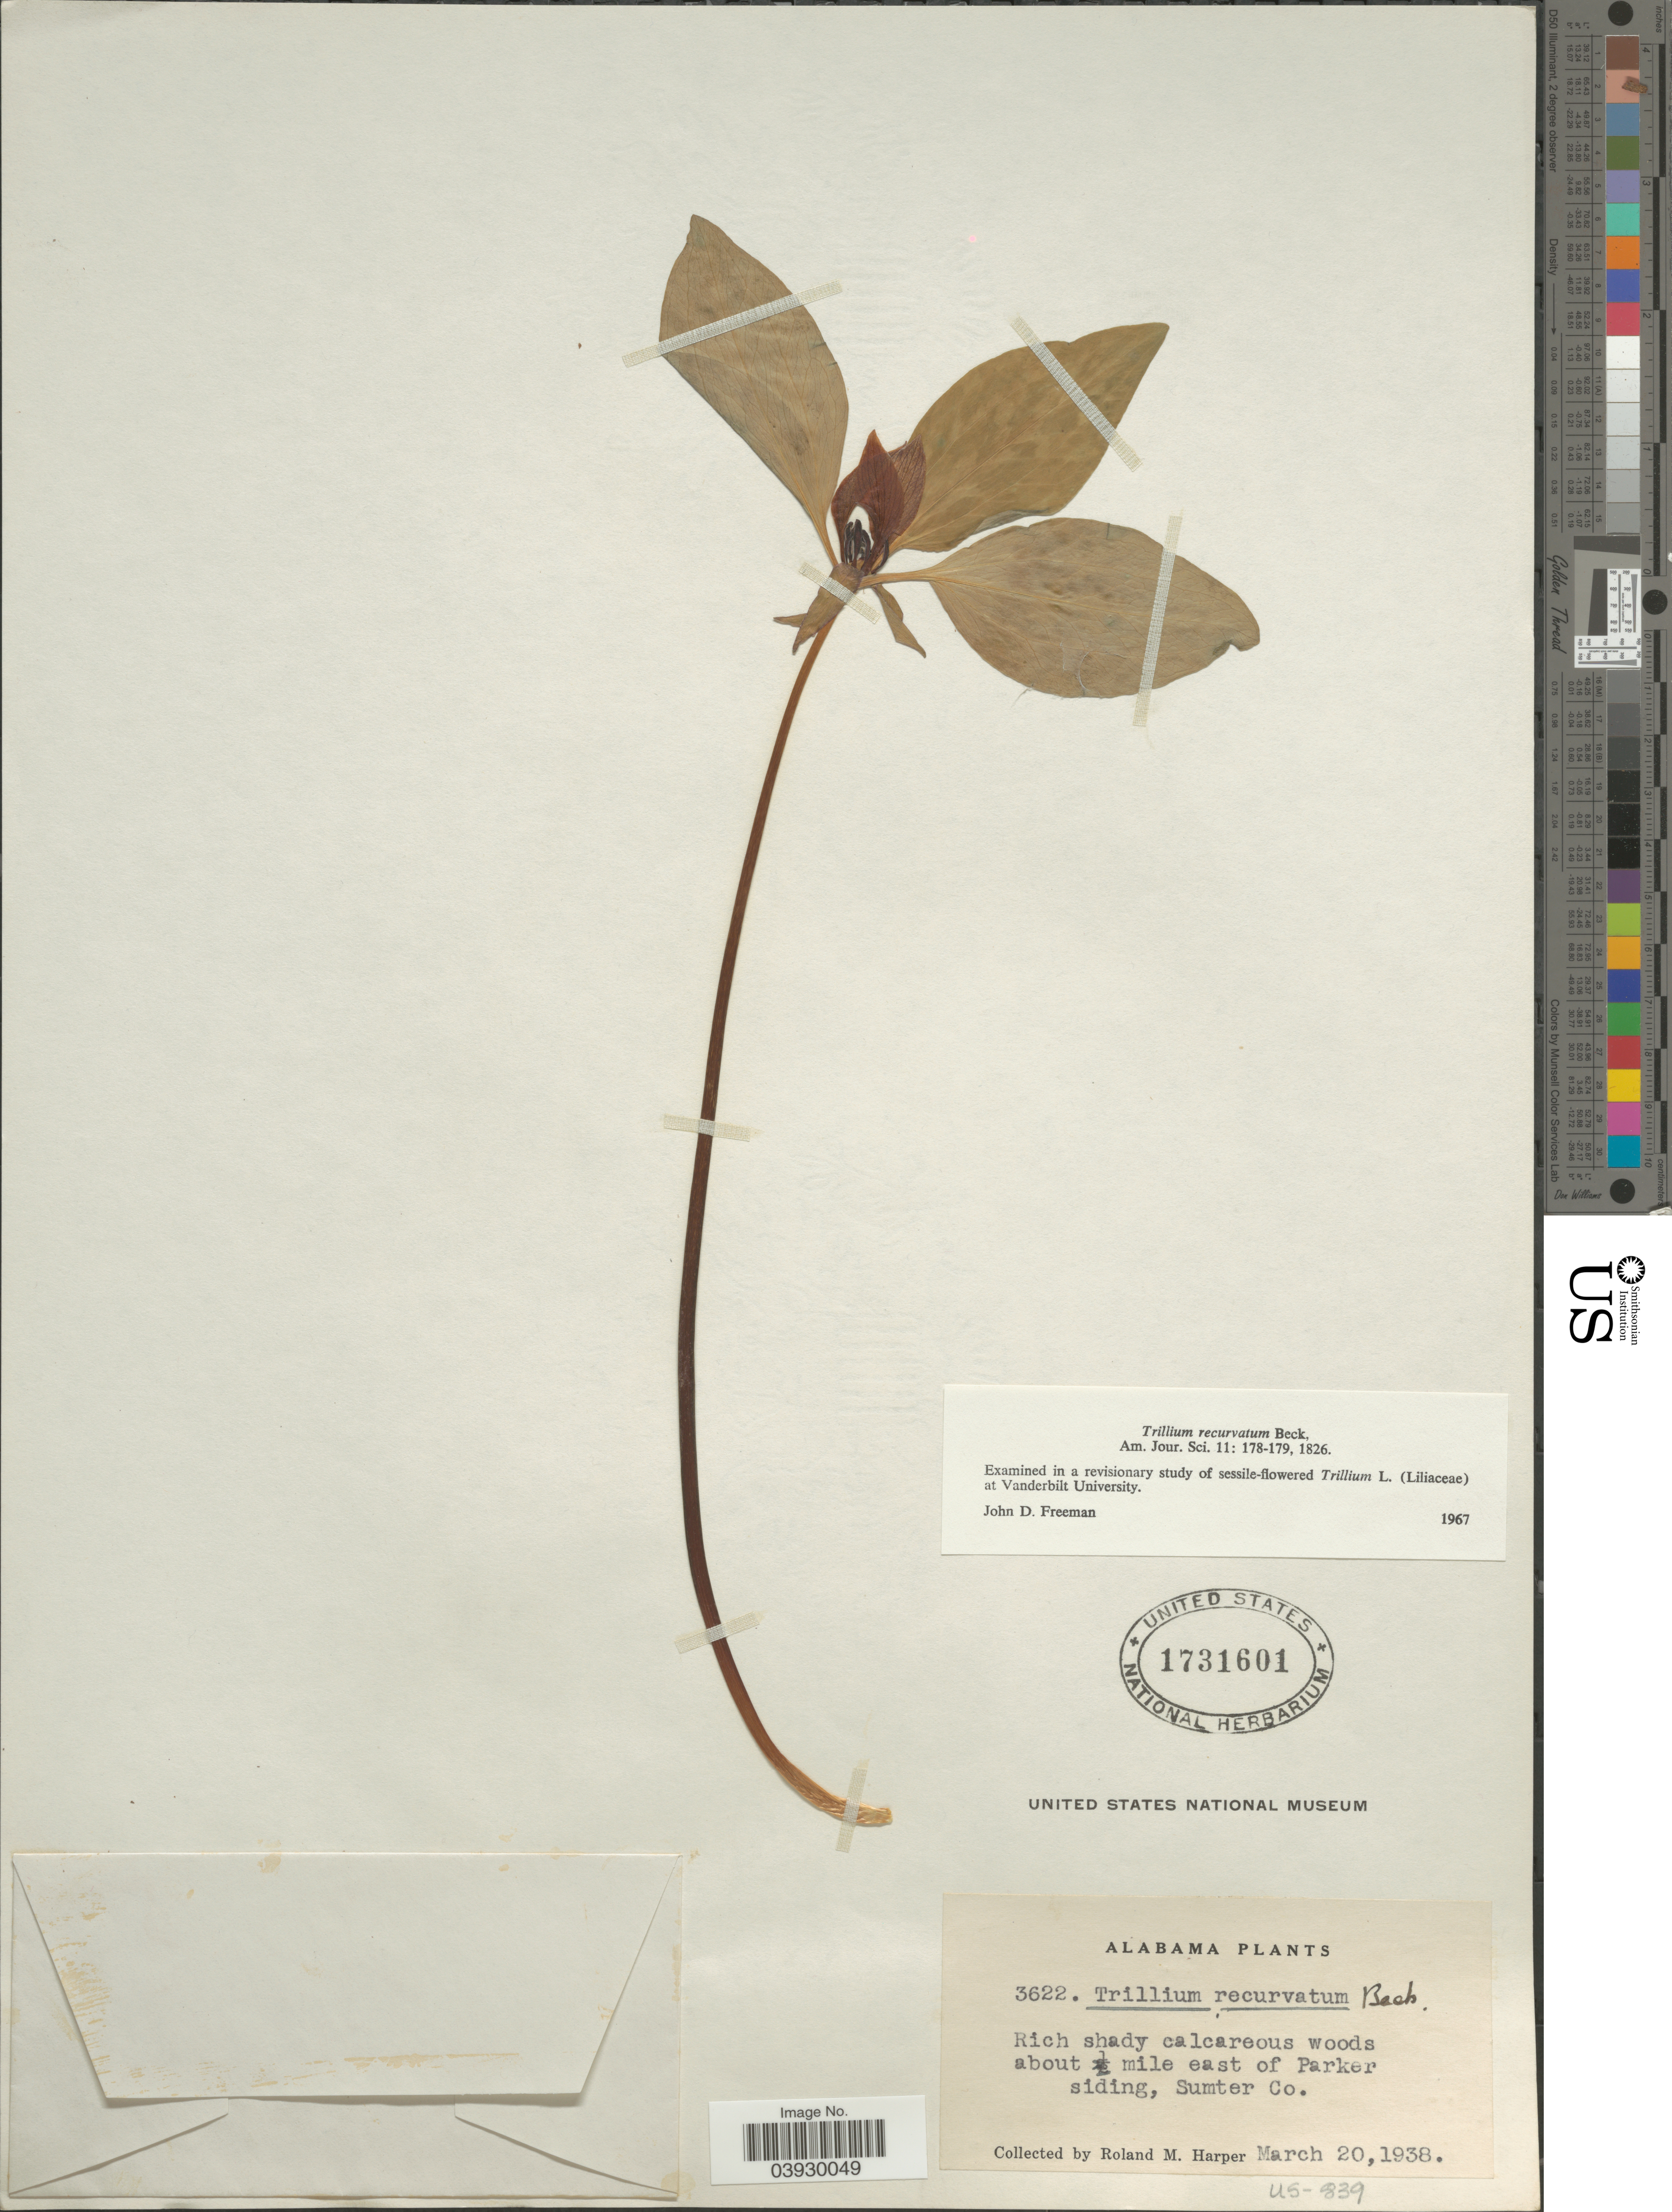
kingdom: Plantae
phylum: Tracheophyta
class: Liliopsida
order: Liliales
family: Melanthiaceae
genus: Trillium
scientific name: Trillium recurvatum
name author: L.C. Beck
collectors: R. M. Harper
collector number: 3622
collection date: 1938-03-20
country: United States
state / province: Alabama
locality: About ½ mile east of Parker siding, Sumter Co.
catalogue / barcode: US 1731601